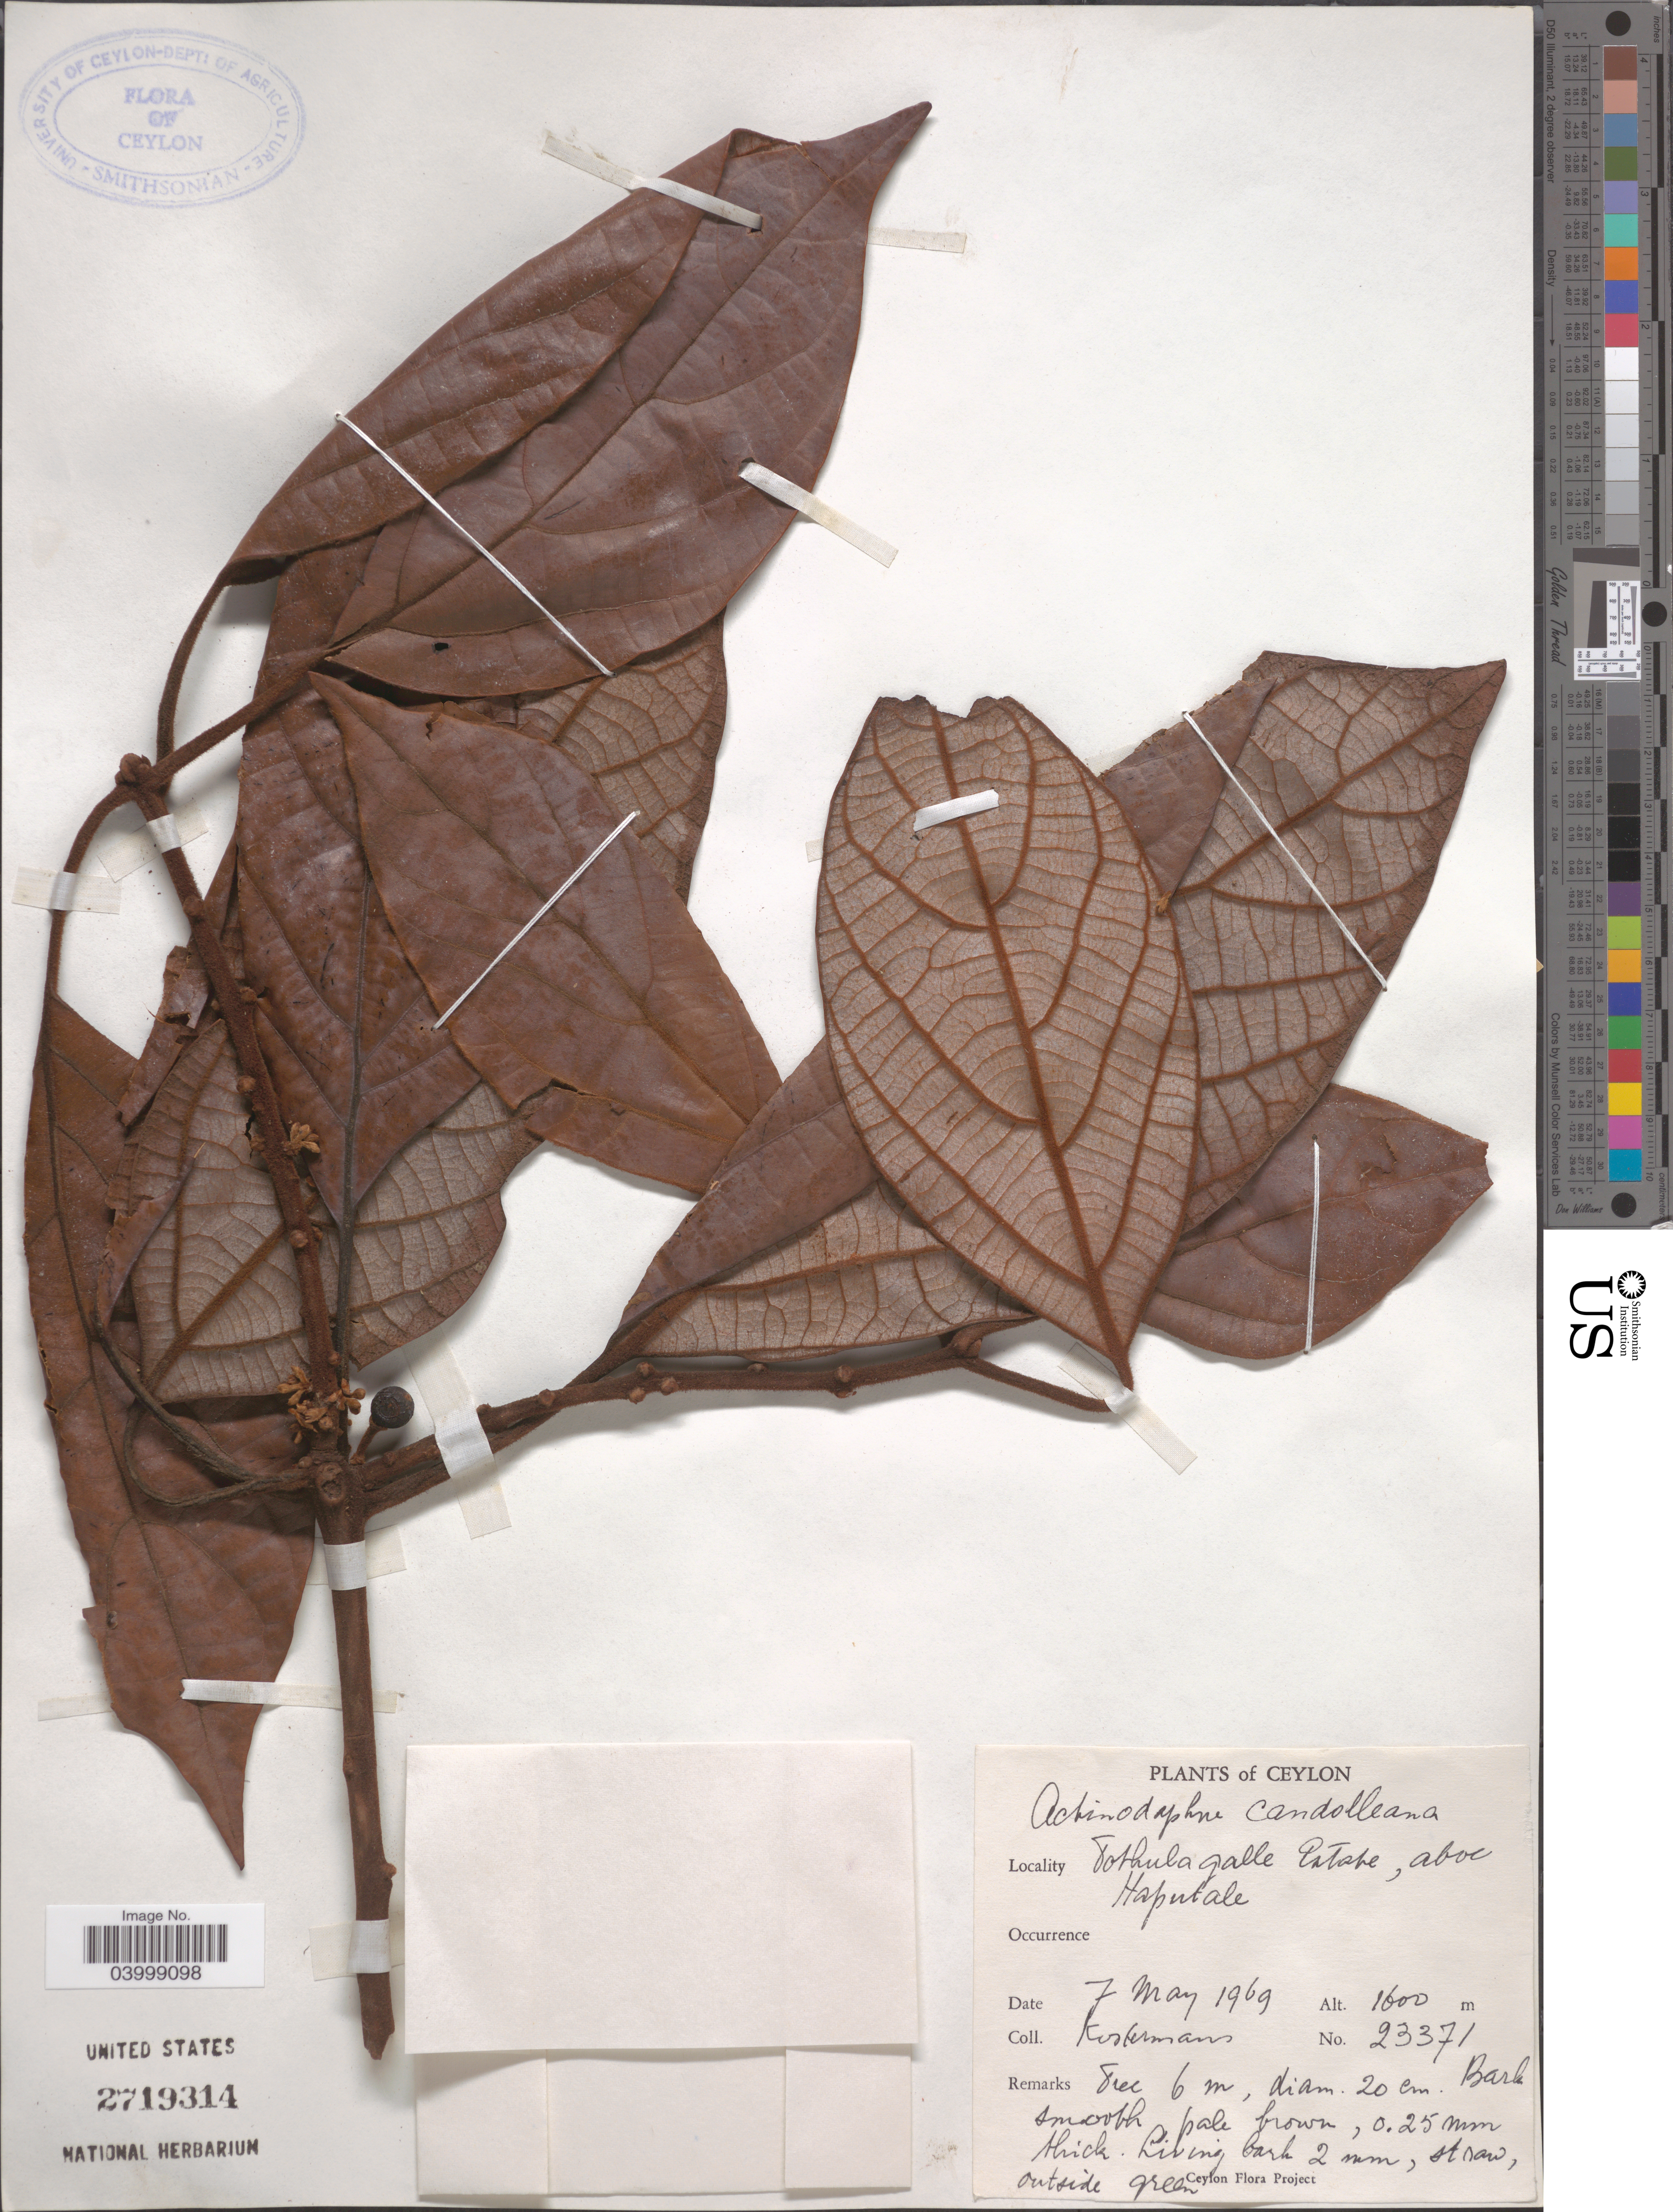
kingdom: Plantae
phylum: Tracheophyta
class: Magnoliopsida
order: Laurales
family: Lauraceae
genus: Actinodaphne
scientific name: Actinodaphne candolleana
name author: Meisn.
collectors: Kostermans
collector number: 23371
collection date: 1969-05-07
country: Sri Lanka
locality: Tothulagalle Patohe, above Haputale.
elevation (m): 1600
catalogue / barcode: US 2719314